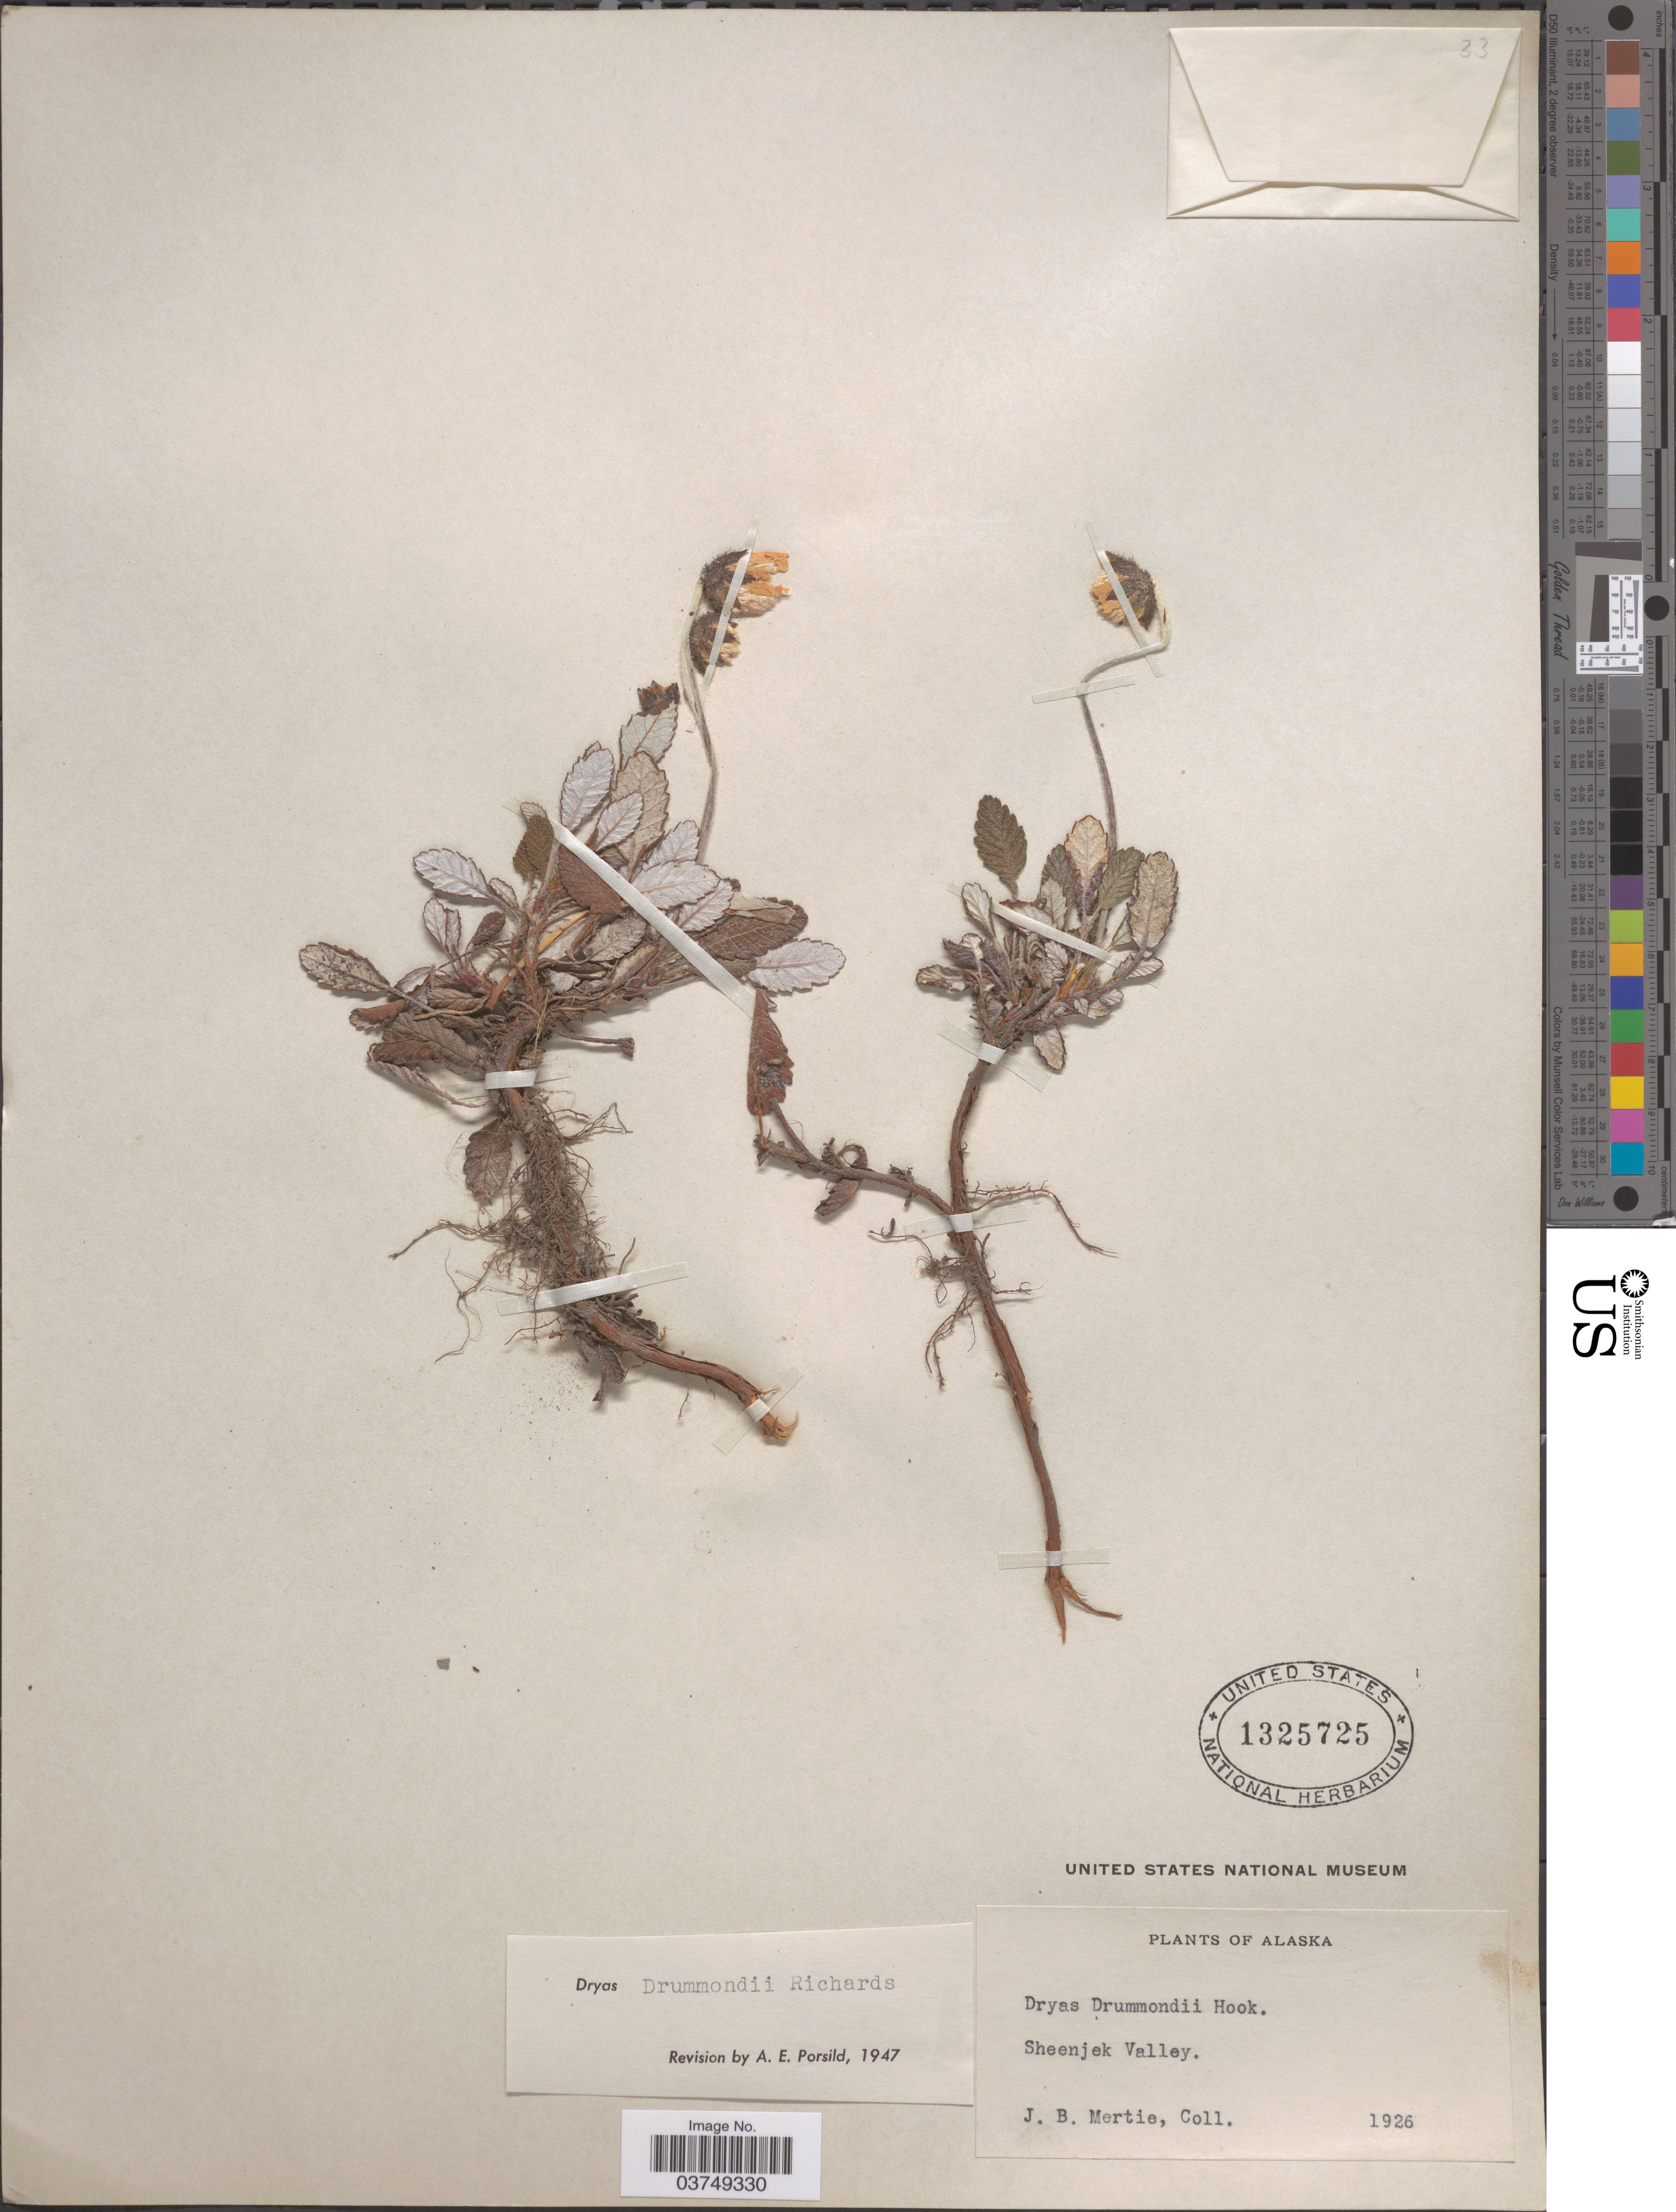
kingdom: Plantae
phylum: Tracheophyta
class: Magnoliopsida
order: Rosales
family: Rosaceae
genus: Dryas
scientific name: Dryas drummondii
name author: Hook. & Richardson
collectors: J. Mertie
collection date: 1926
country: United States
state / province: Alaska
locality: Sheenjek Valley.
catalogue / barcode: US 1325725